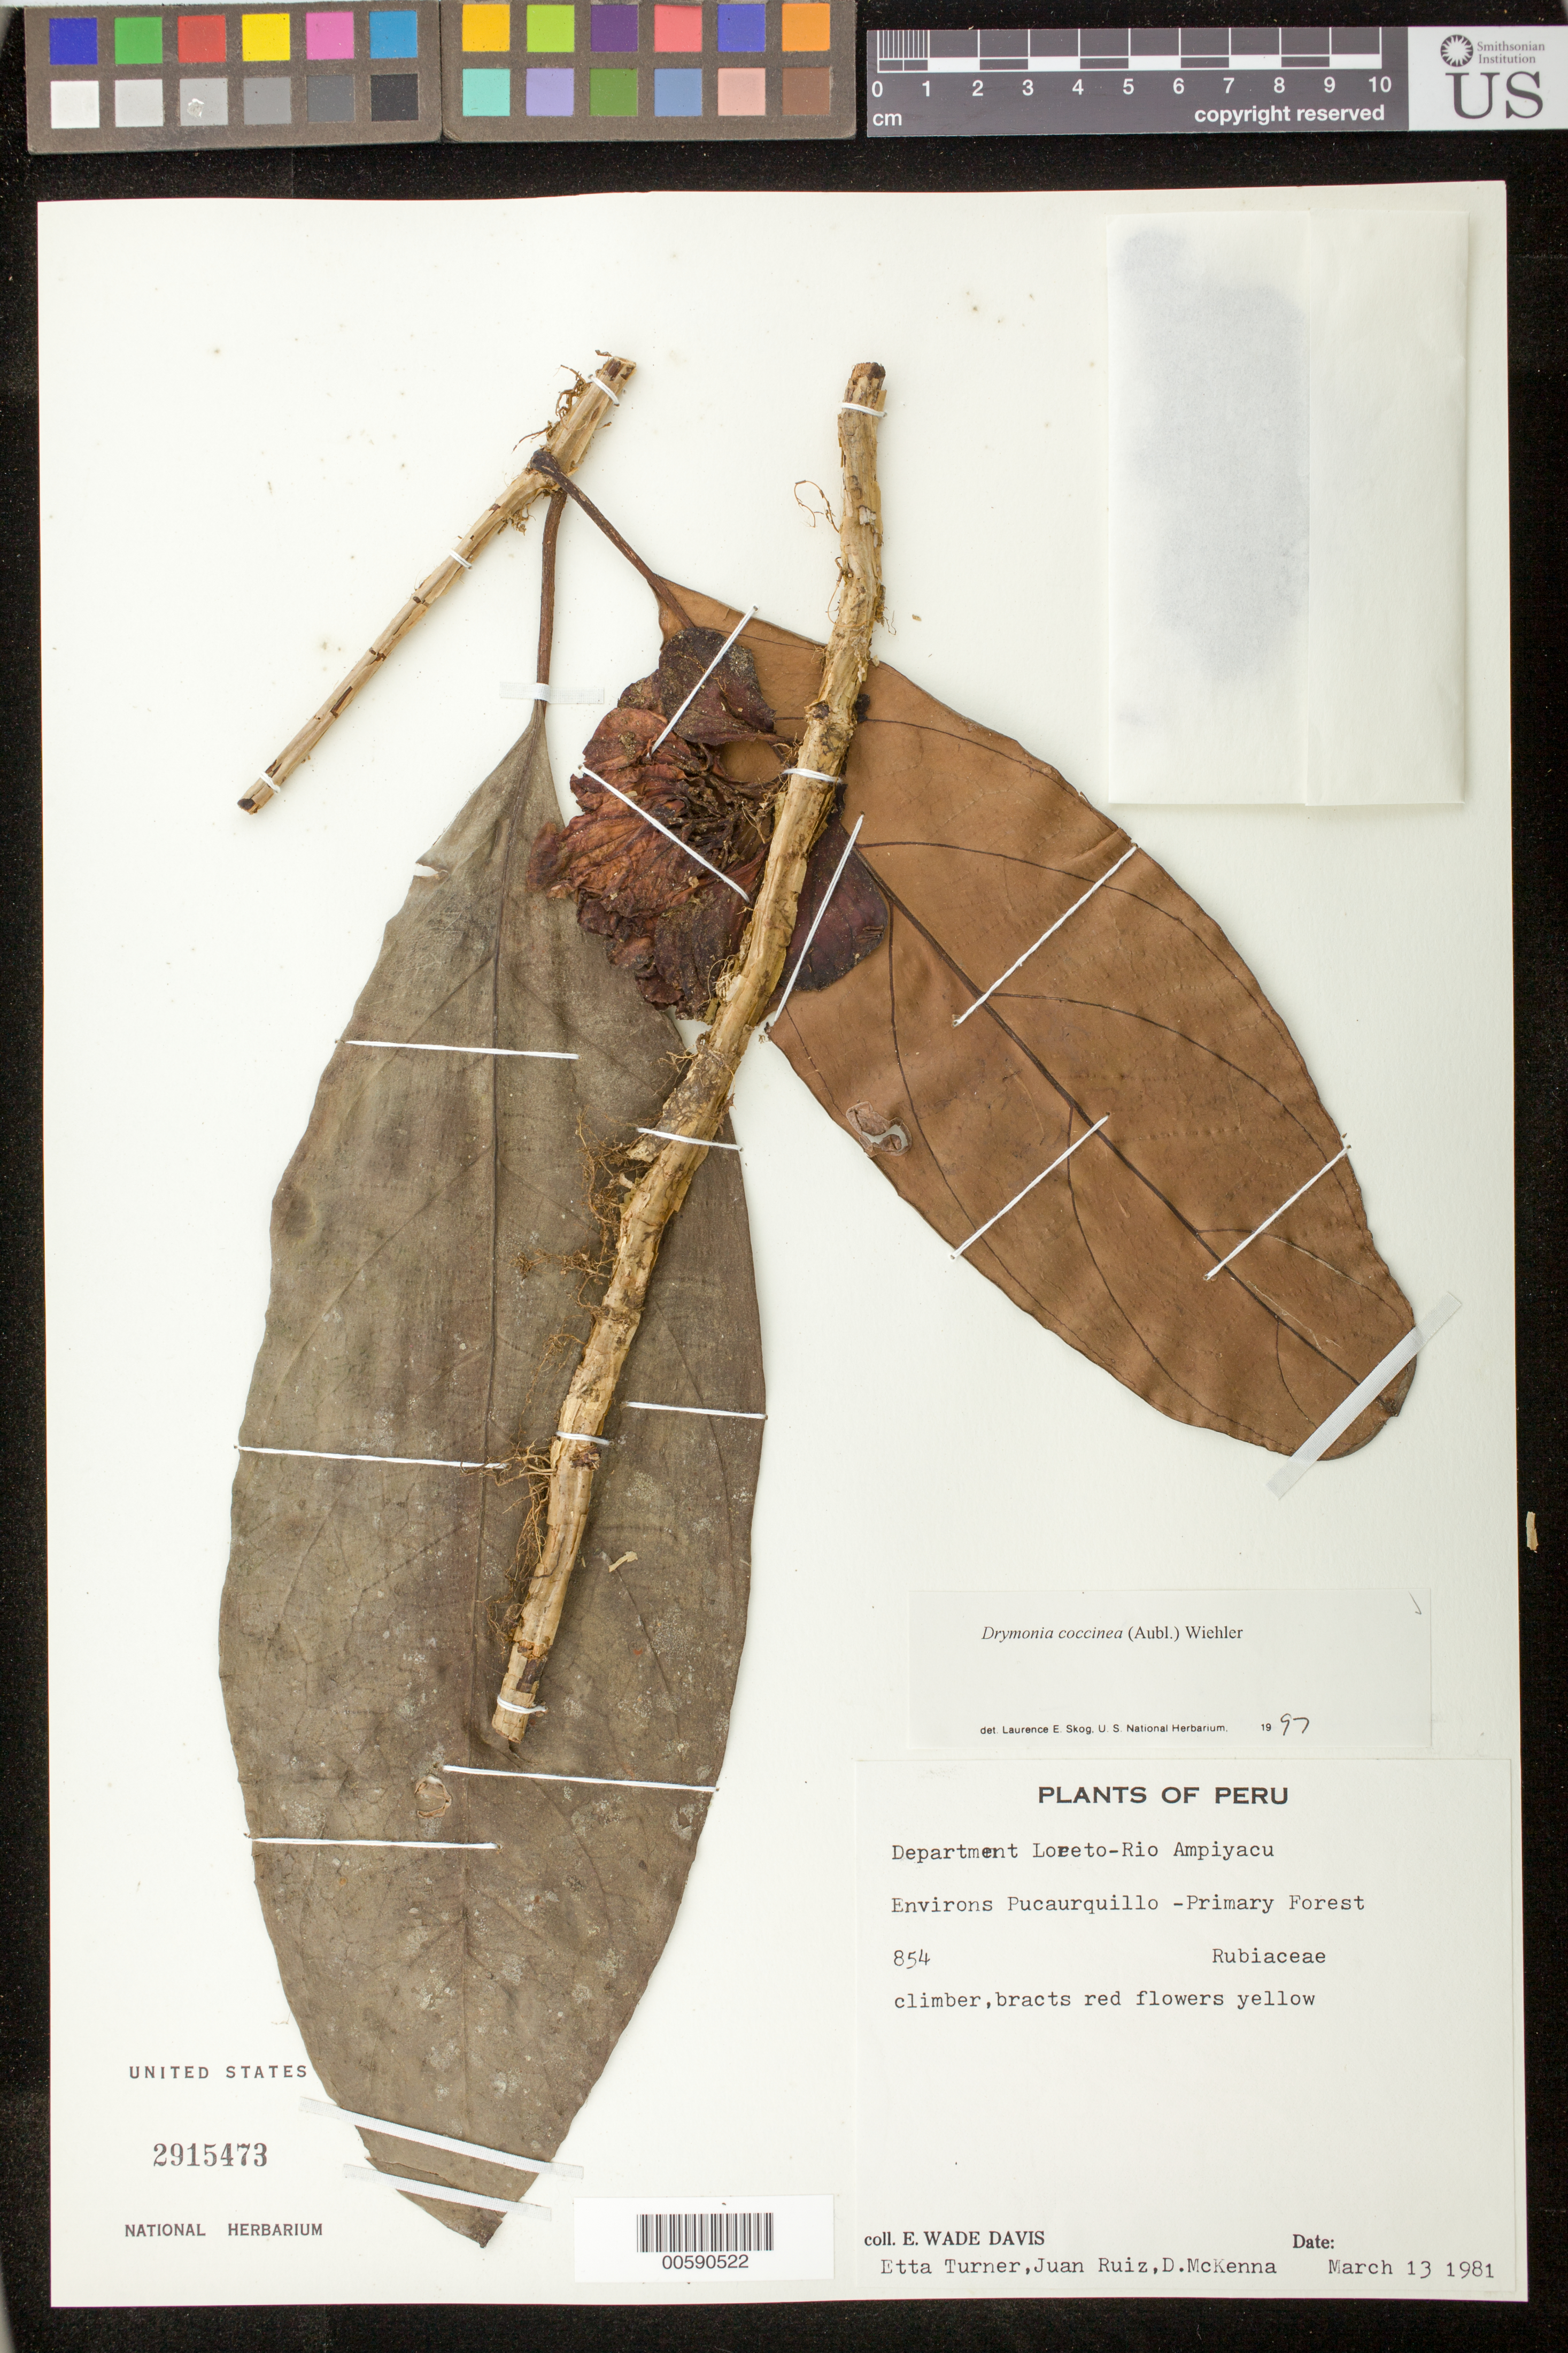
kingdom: Plantae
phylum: Tracheophyta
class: Magnoliopsida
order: Lamiales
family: Gesneriaceae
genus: Drymonia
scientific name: Drymonia coccinea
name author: (Aubl.) Wiehler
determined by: Skog, Laurence E.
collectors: E. W. Davis, E. Turner, D. McKenna & J. Ruiz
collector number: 854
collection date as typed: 13 Mar 1981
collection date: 1981-03-13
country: Peru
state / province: Loreto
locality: Rio Ampiyacu, environs Pucaurquillo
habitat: Primary forest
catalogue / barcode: US 2915473